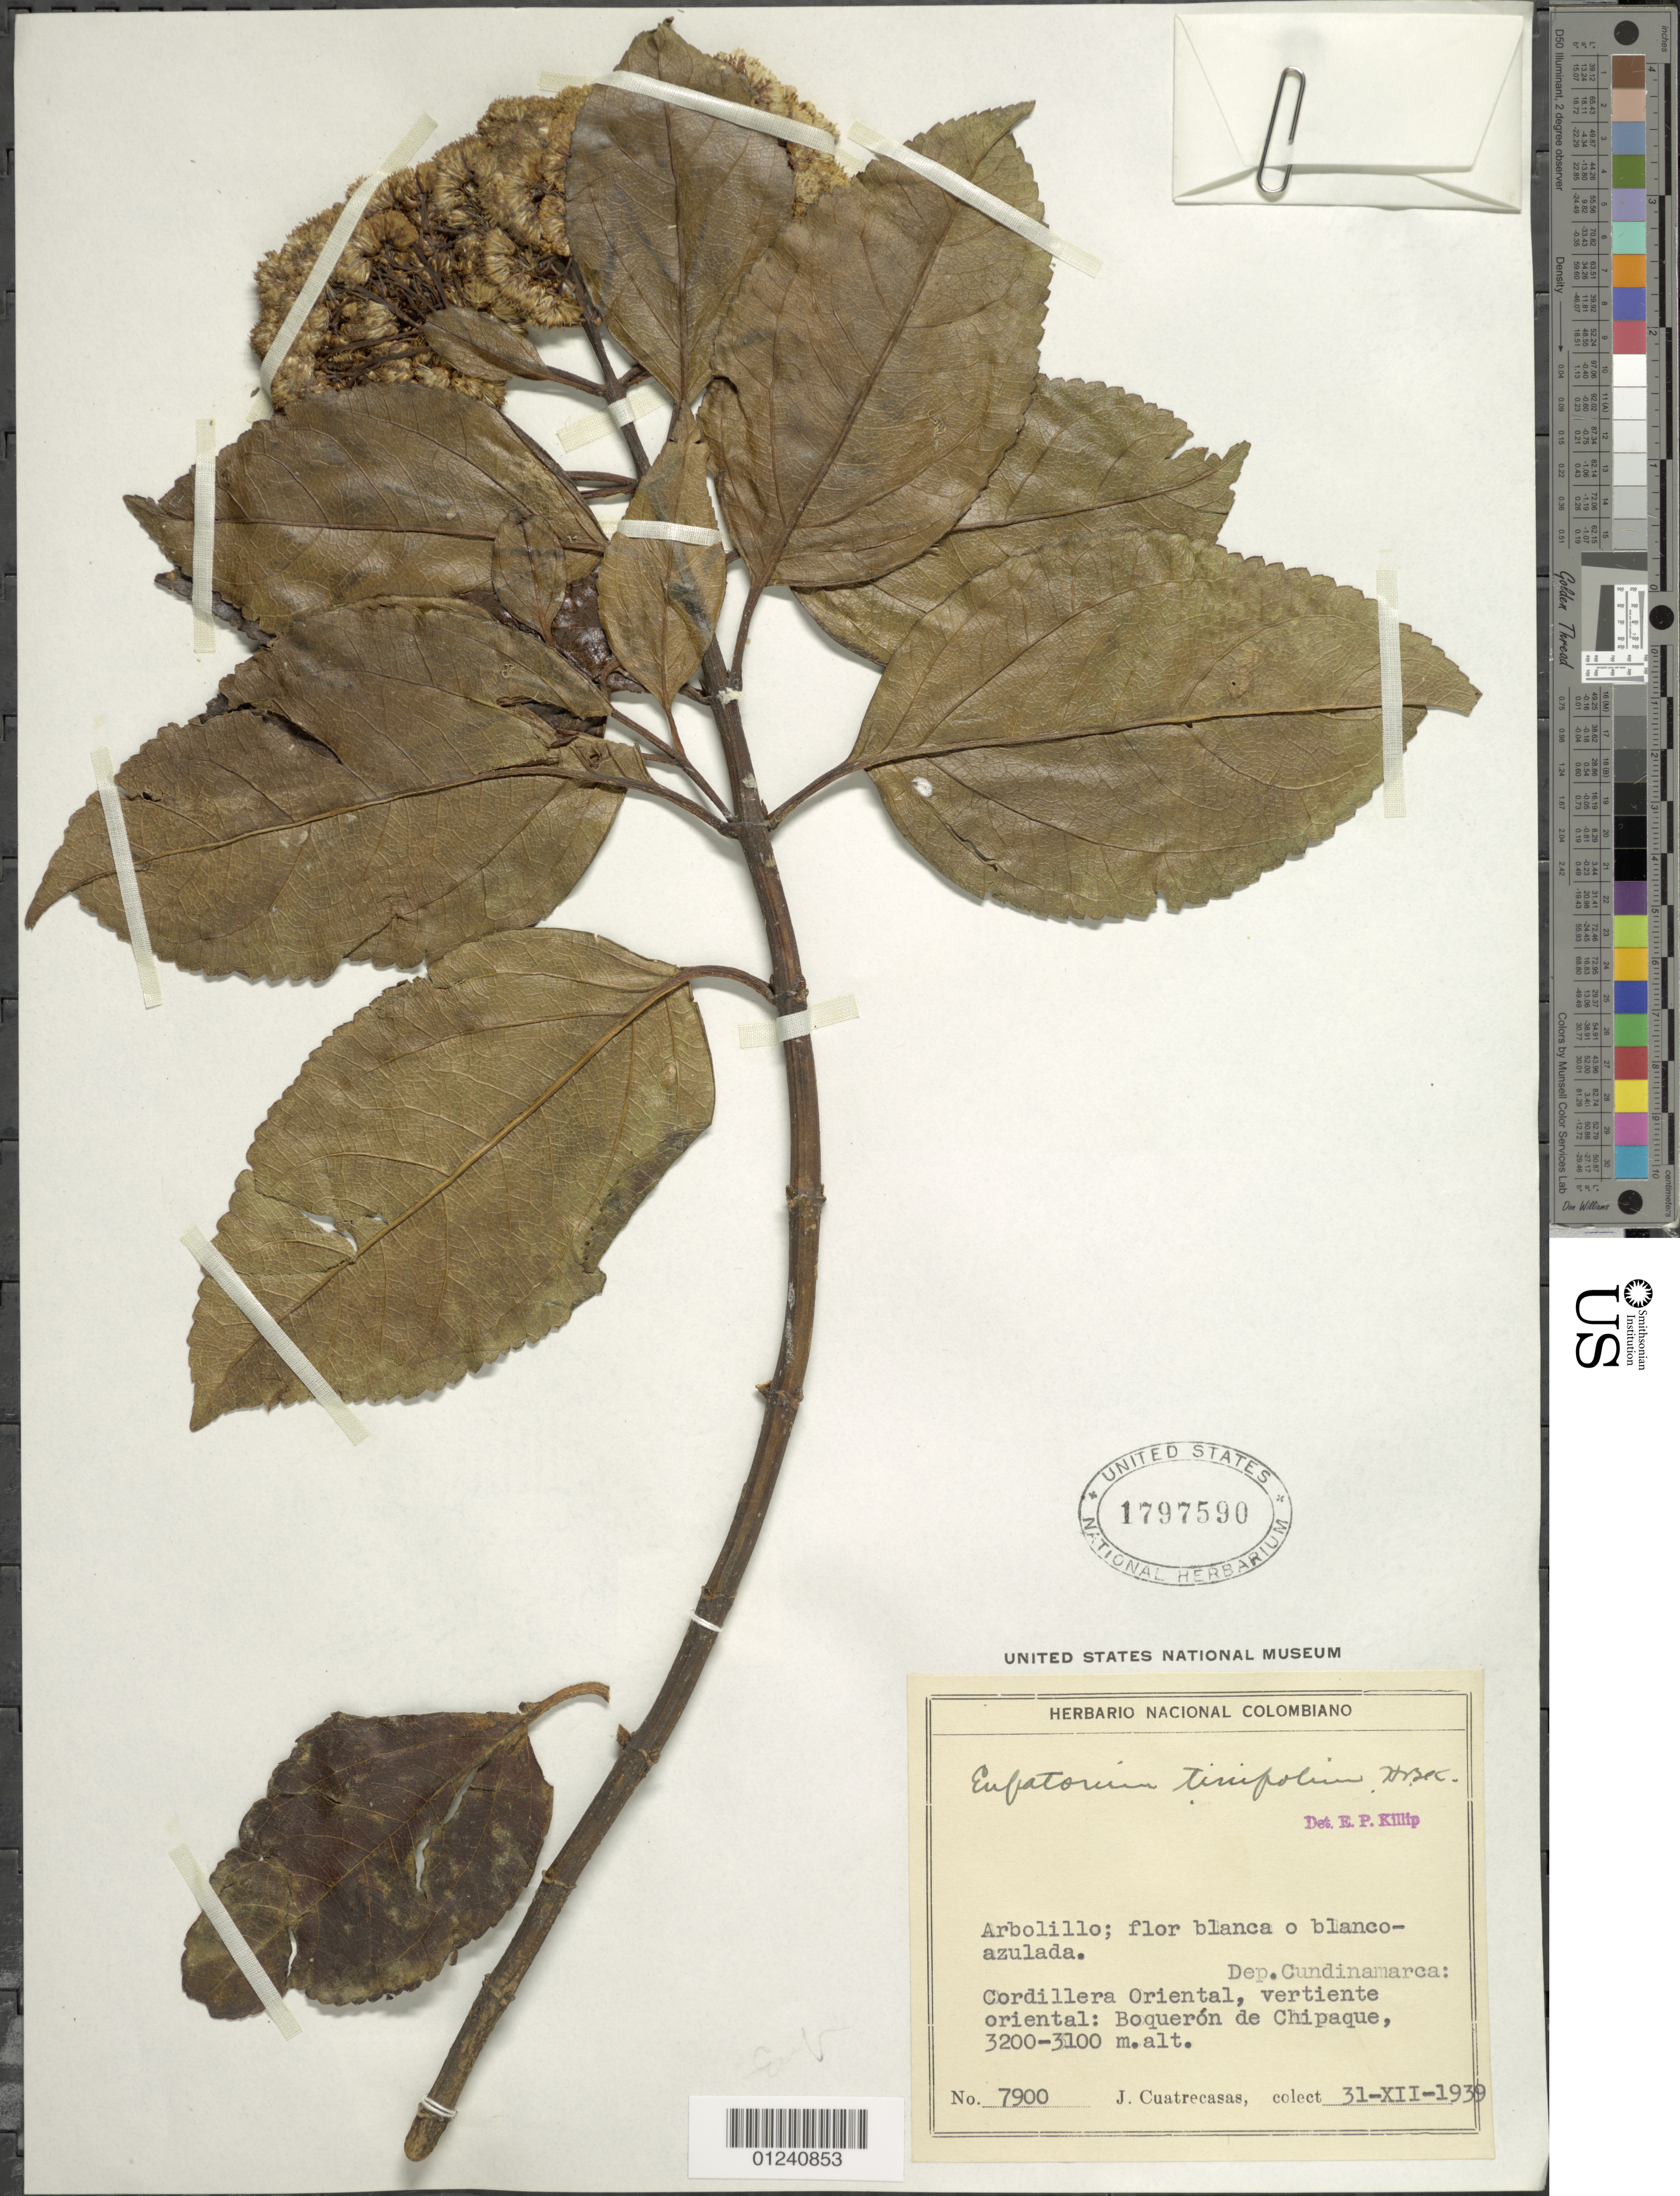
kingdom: Plantae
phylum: Tracheophyta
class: Magnoliopsida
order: Asterales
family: Asteraceae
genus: Ageratina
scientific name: Ageratina tinifolia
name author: (Kunth) R.M. King & H. Rob.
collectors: J. Cuatrecasas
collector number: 7900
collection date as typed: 31 July 1939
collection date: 1939-07-31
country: Colombia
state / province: Cundinamarca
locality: Cordillera Oriental, vertiente oriental: Boqueron de Chipaque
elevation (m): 3100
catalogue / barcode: US 1797590